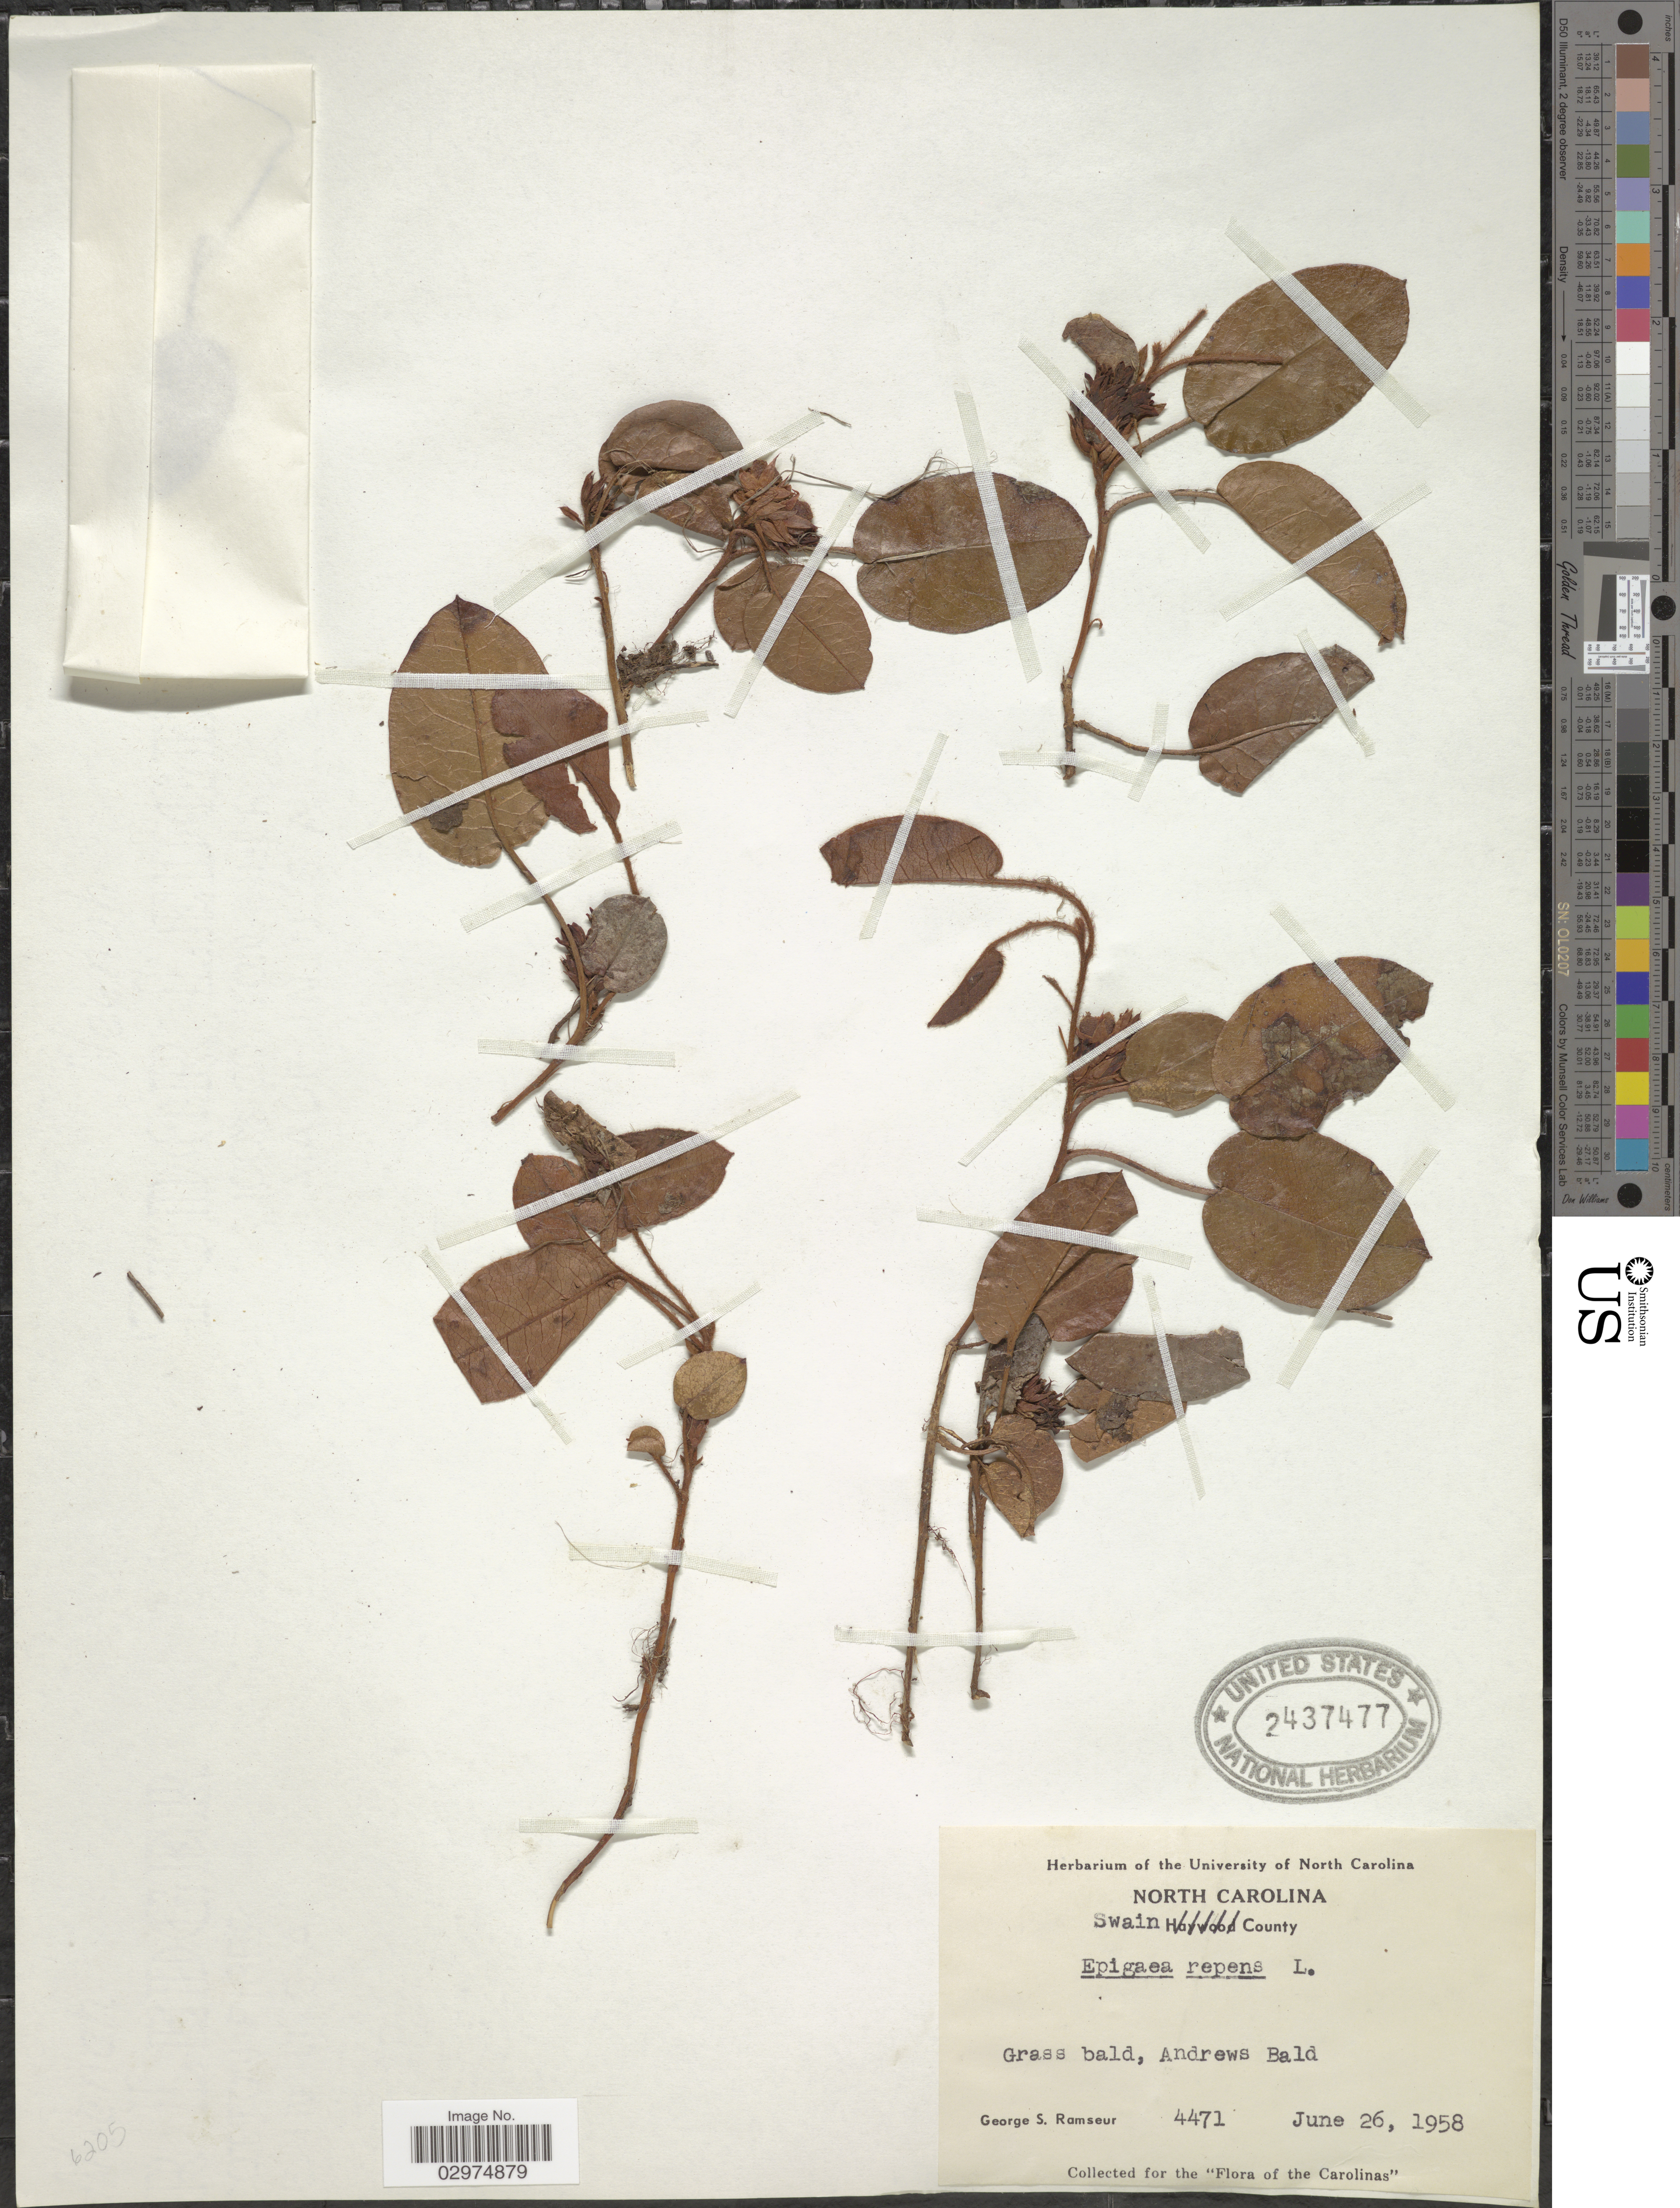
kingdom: Plantae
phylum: Tracheophyta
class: Magnoliopsida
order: Ericales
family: Ericaceae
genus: Epigaea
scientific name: Epigaea repens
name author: L.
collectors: G. S. Ramseur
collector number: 4471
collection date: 1958-06-26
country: United States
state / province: North Carolina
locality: Swain County. Andrews Bald.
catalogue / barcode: US 2437477